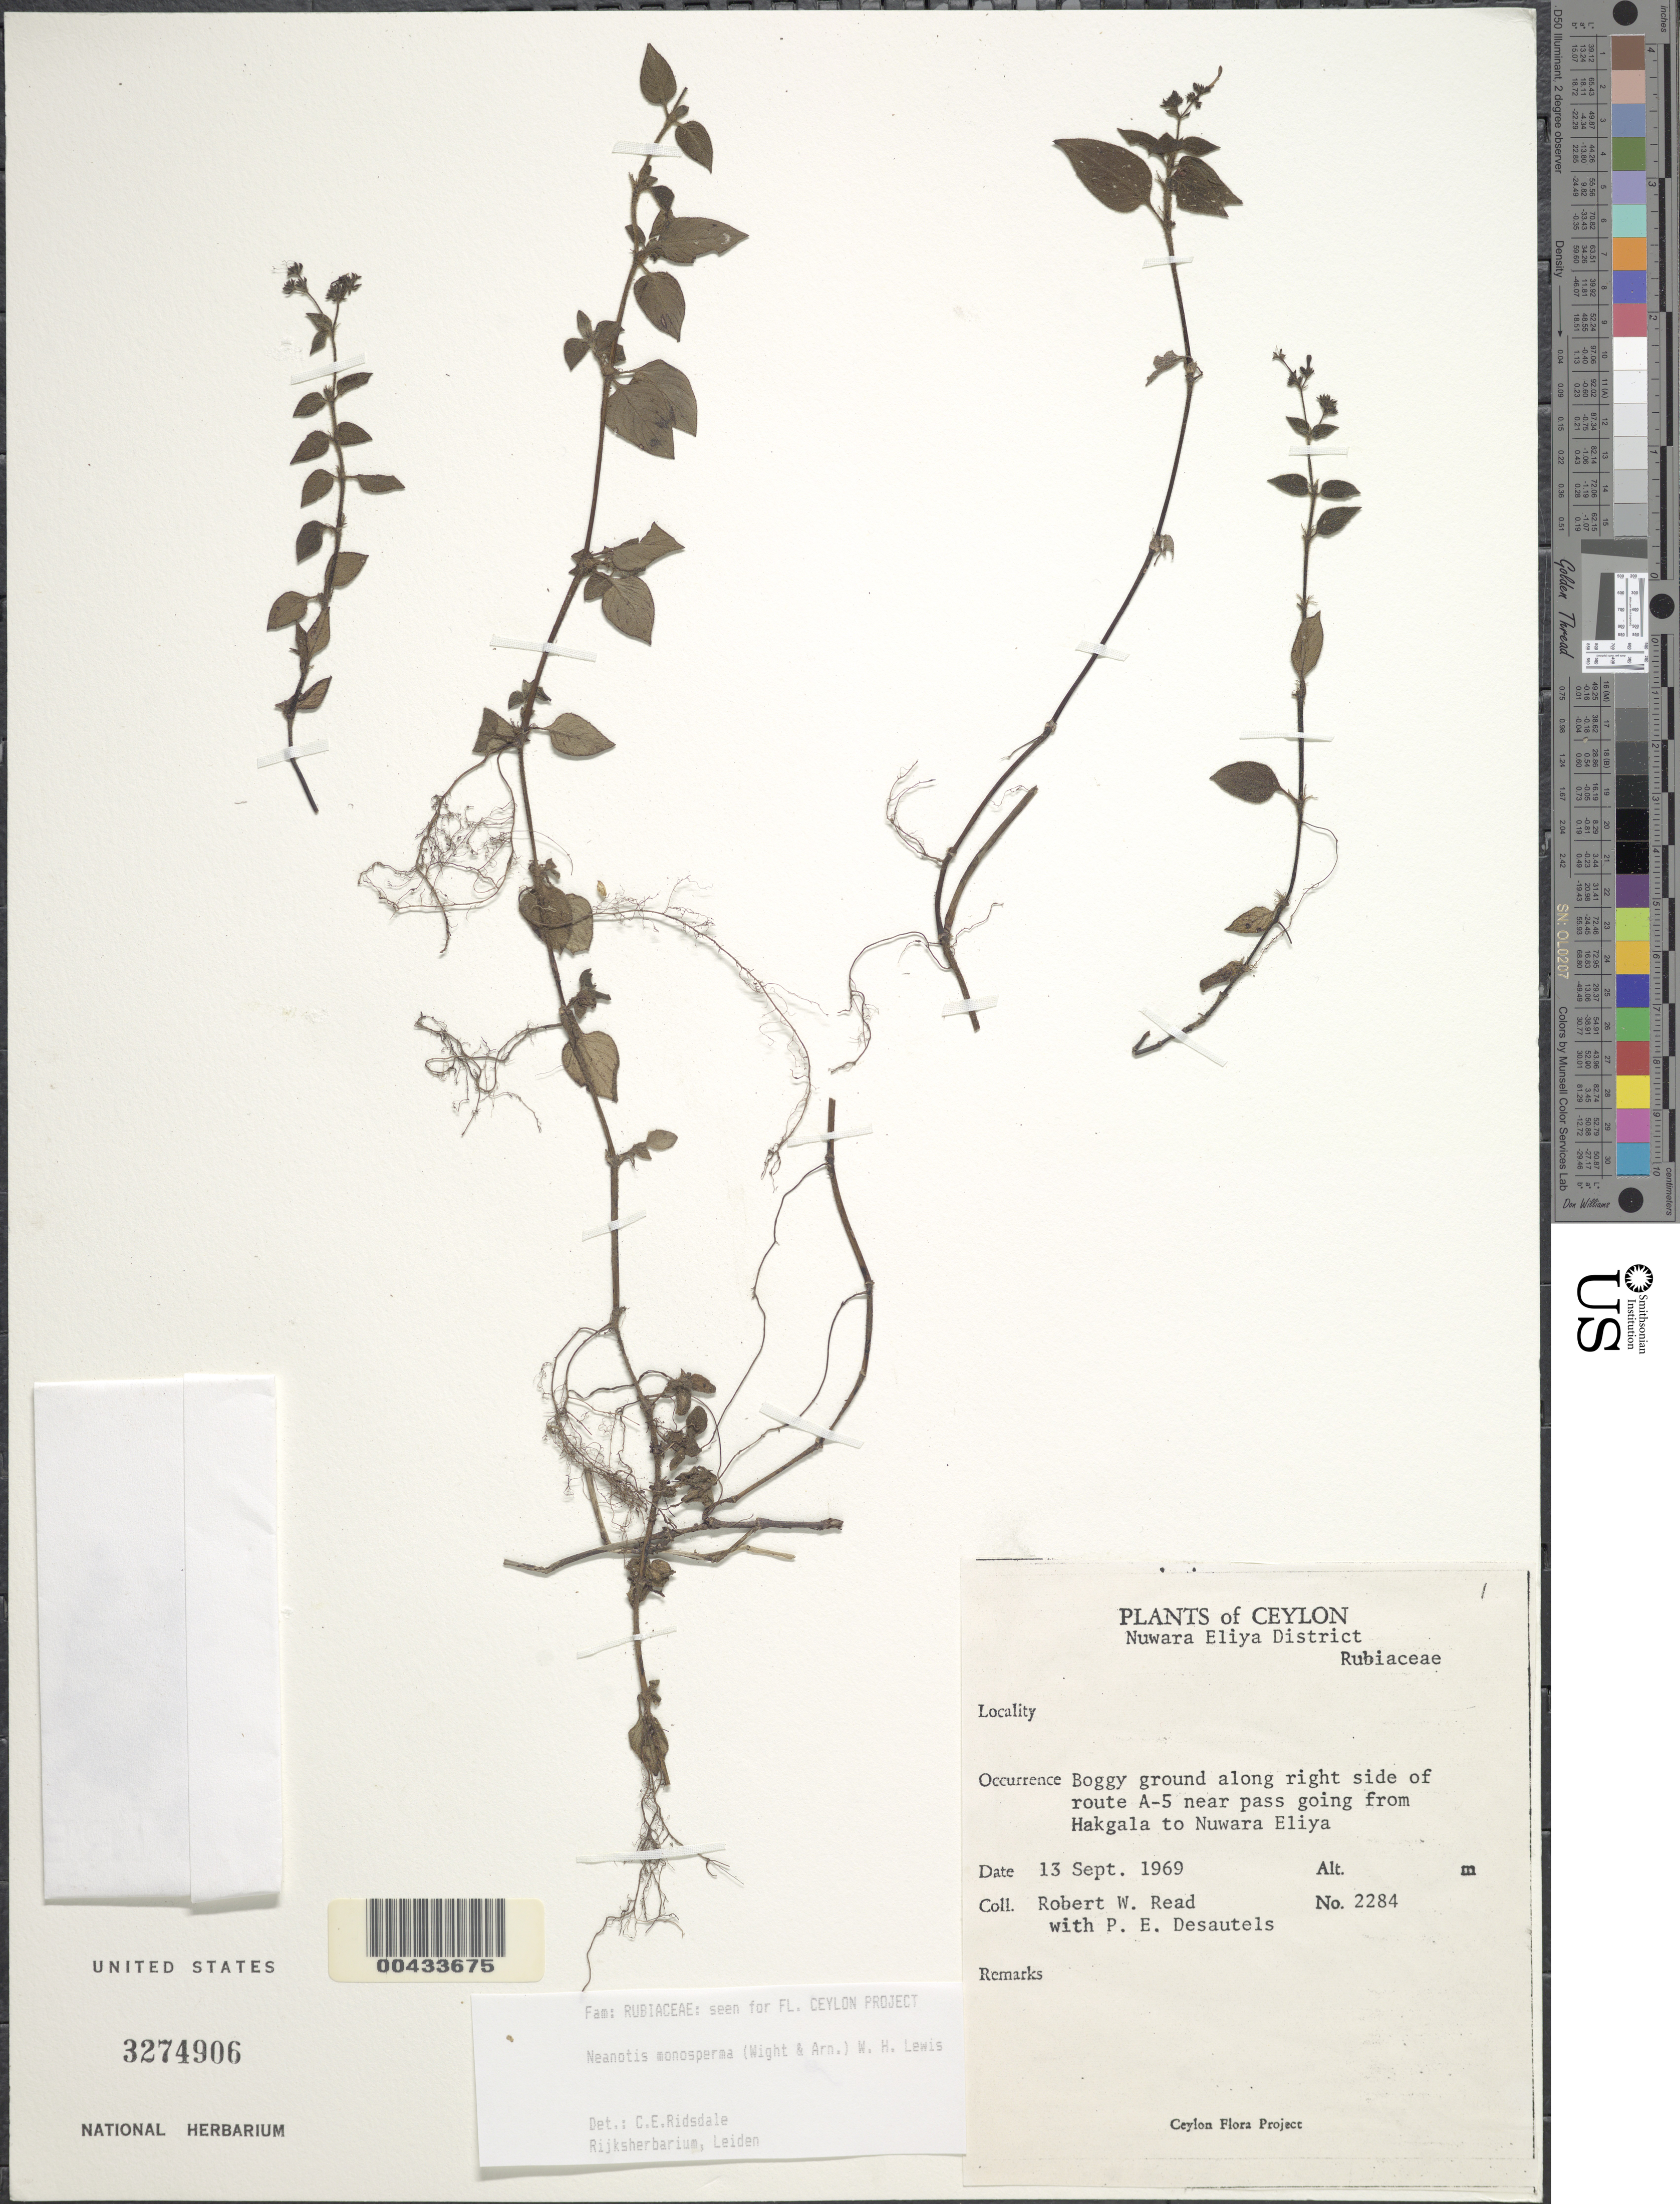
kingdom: Plantae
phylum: Tracheophyta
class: Magnoliopsida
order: Gentianales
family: Rubiaceae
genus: Neanotis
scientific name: Neanotis monosperma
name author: (Wight & Arn.) W.H. Lewis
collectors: R. W. Read & P. Desautels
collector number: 2284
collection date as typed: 13 Sep 1969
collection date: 1969-09-13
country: Sri Lanka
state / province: Central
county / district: Nuwara Eliya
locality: along right side of rte A-5 near pass going from Hakgala to Nuwara Eliya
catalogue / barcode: US 3274906